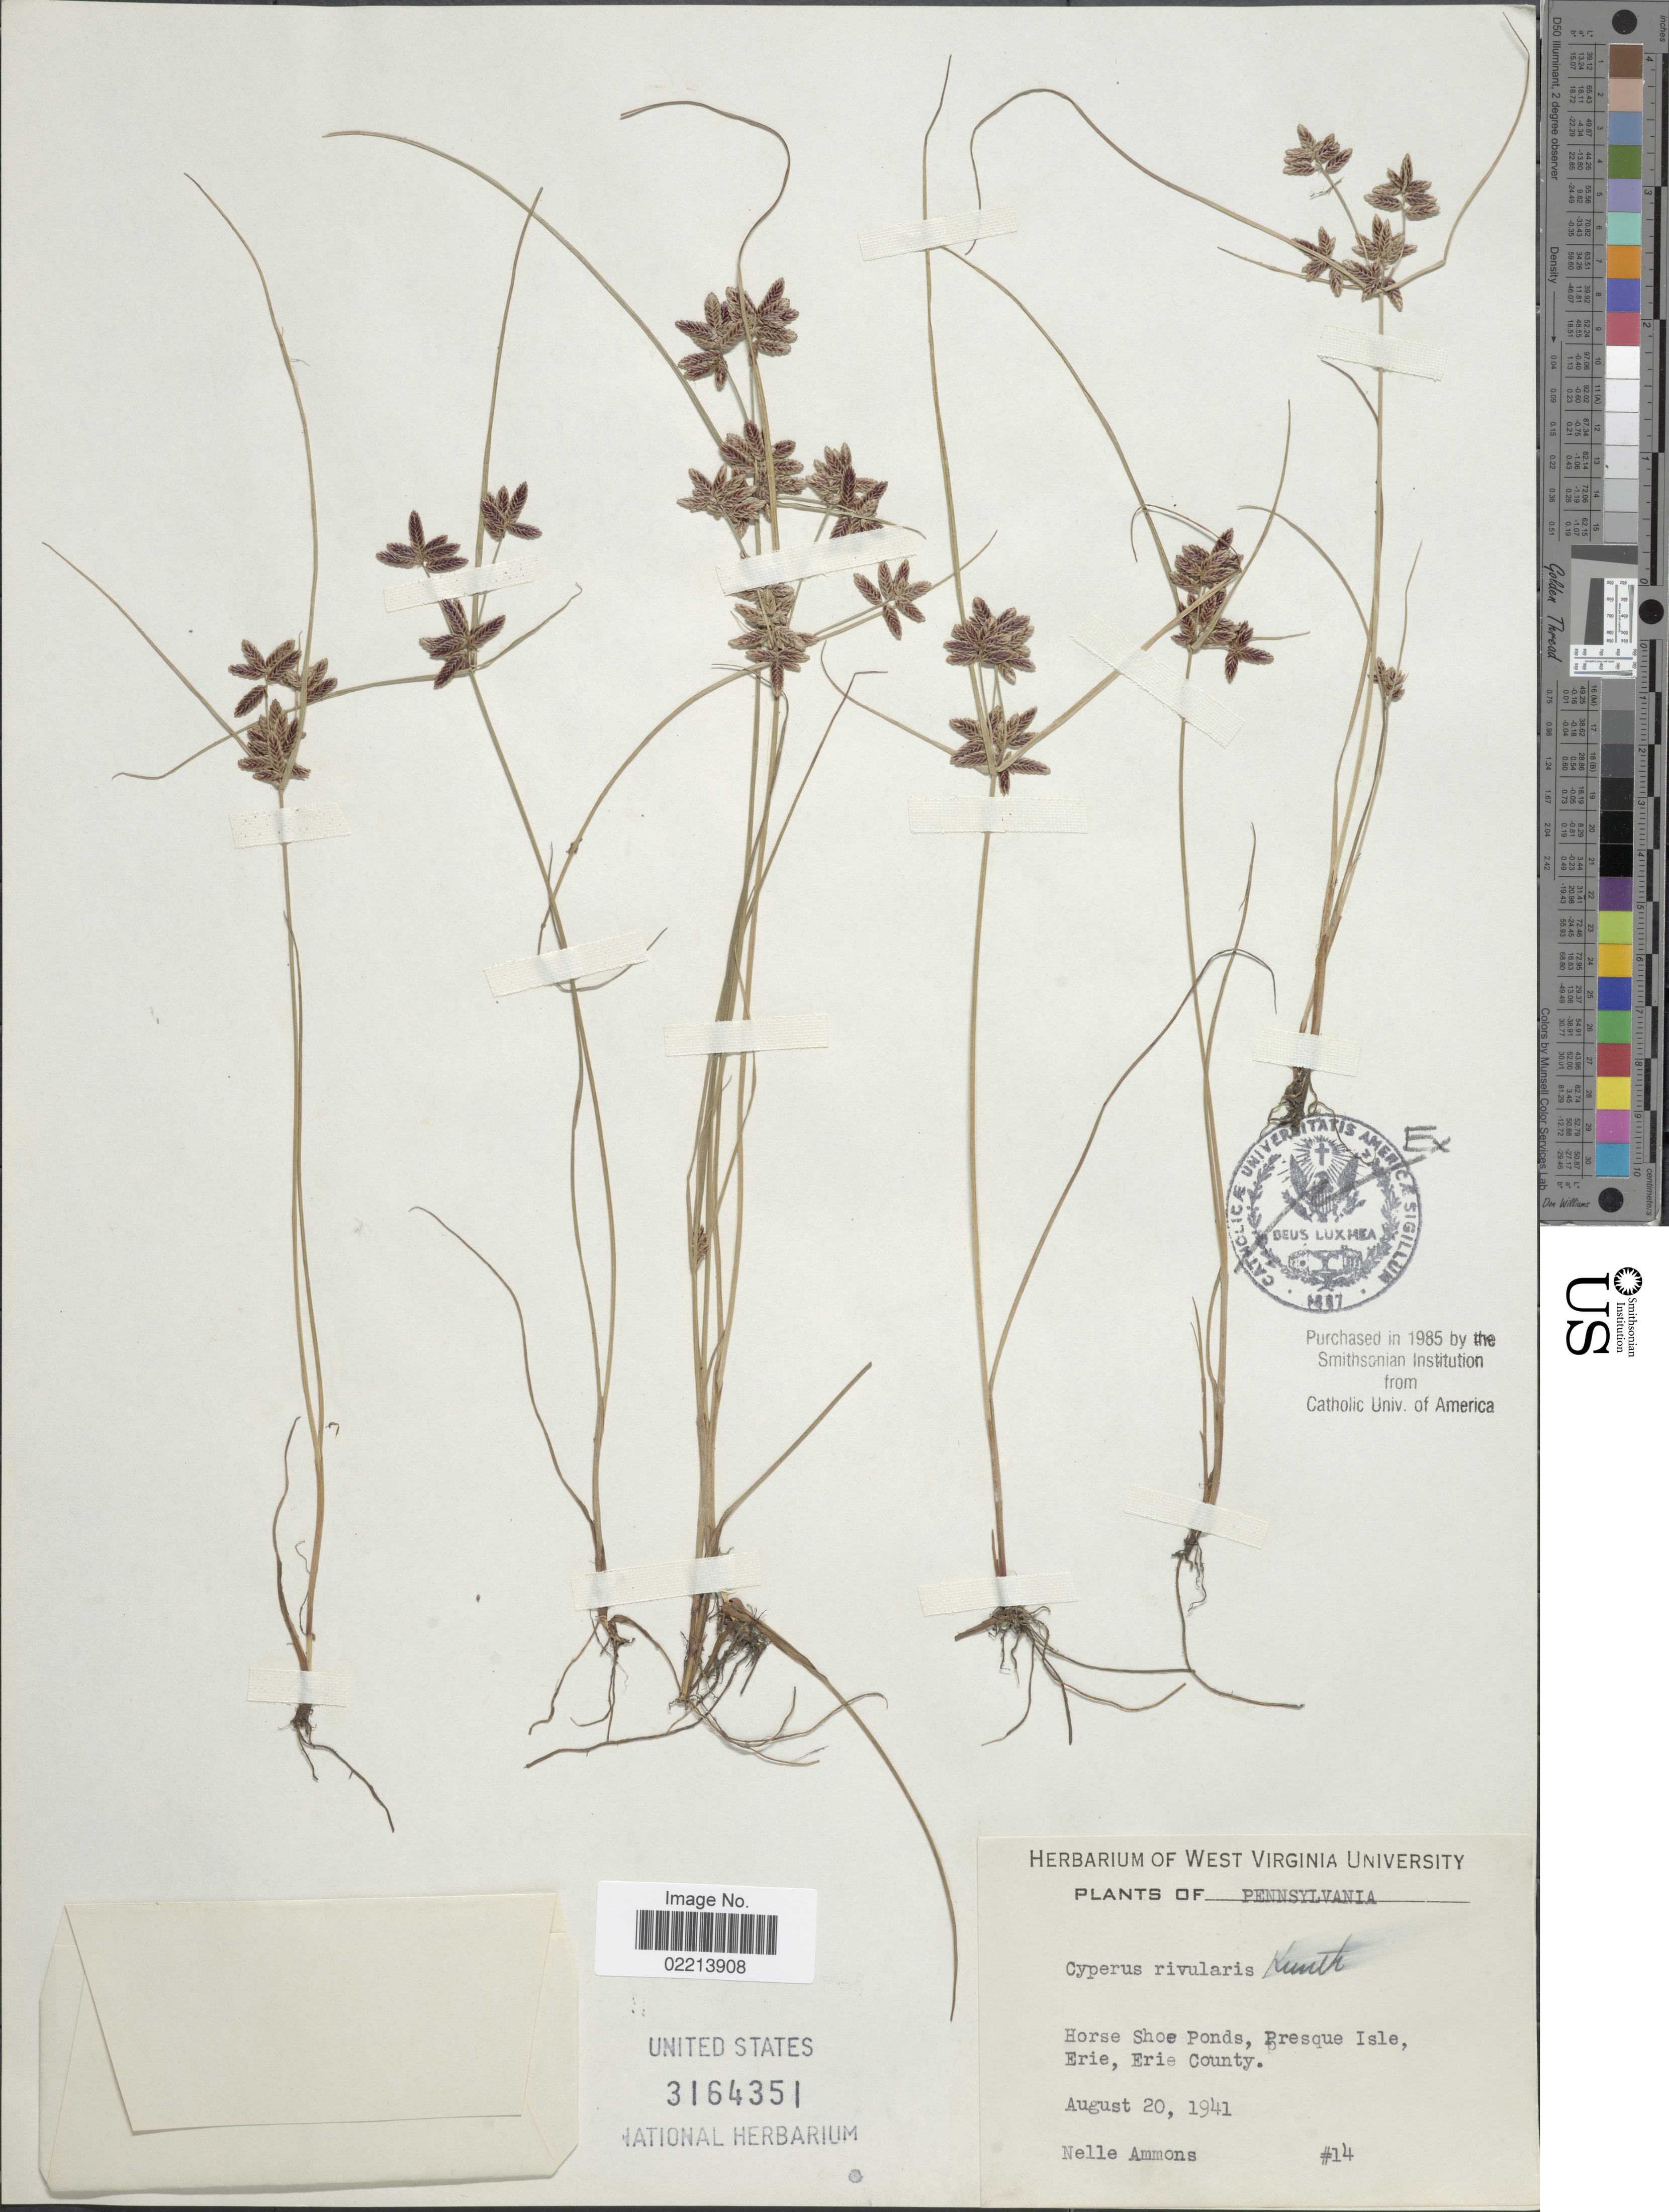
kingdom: Plantae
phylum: Tracheophyta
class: Liliopsida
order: Poales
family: Cyperaceae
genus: Cyperus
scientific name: Cyperus bipartitus Torr.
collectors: N. Ammons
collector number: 14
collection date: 1941-08-20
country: United States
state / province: Pennsylvania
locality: Horse Shoe Ponds, Presque Isle, Erie, Erie County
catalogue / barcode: US 3164351